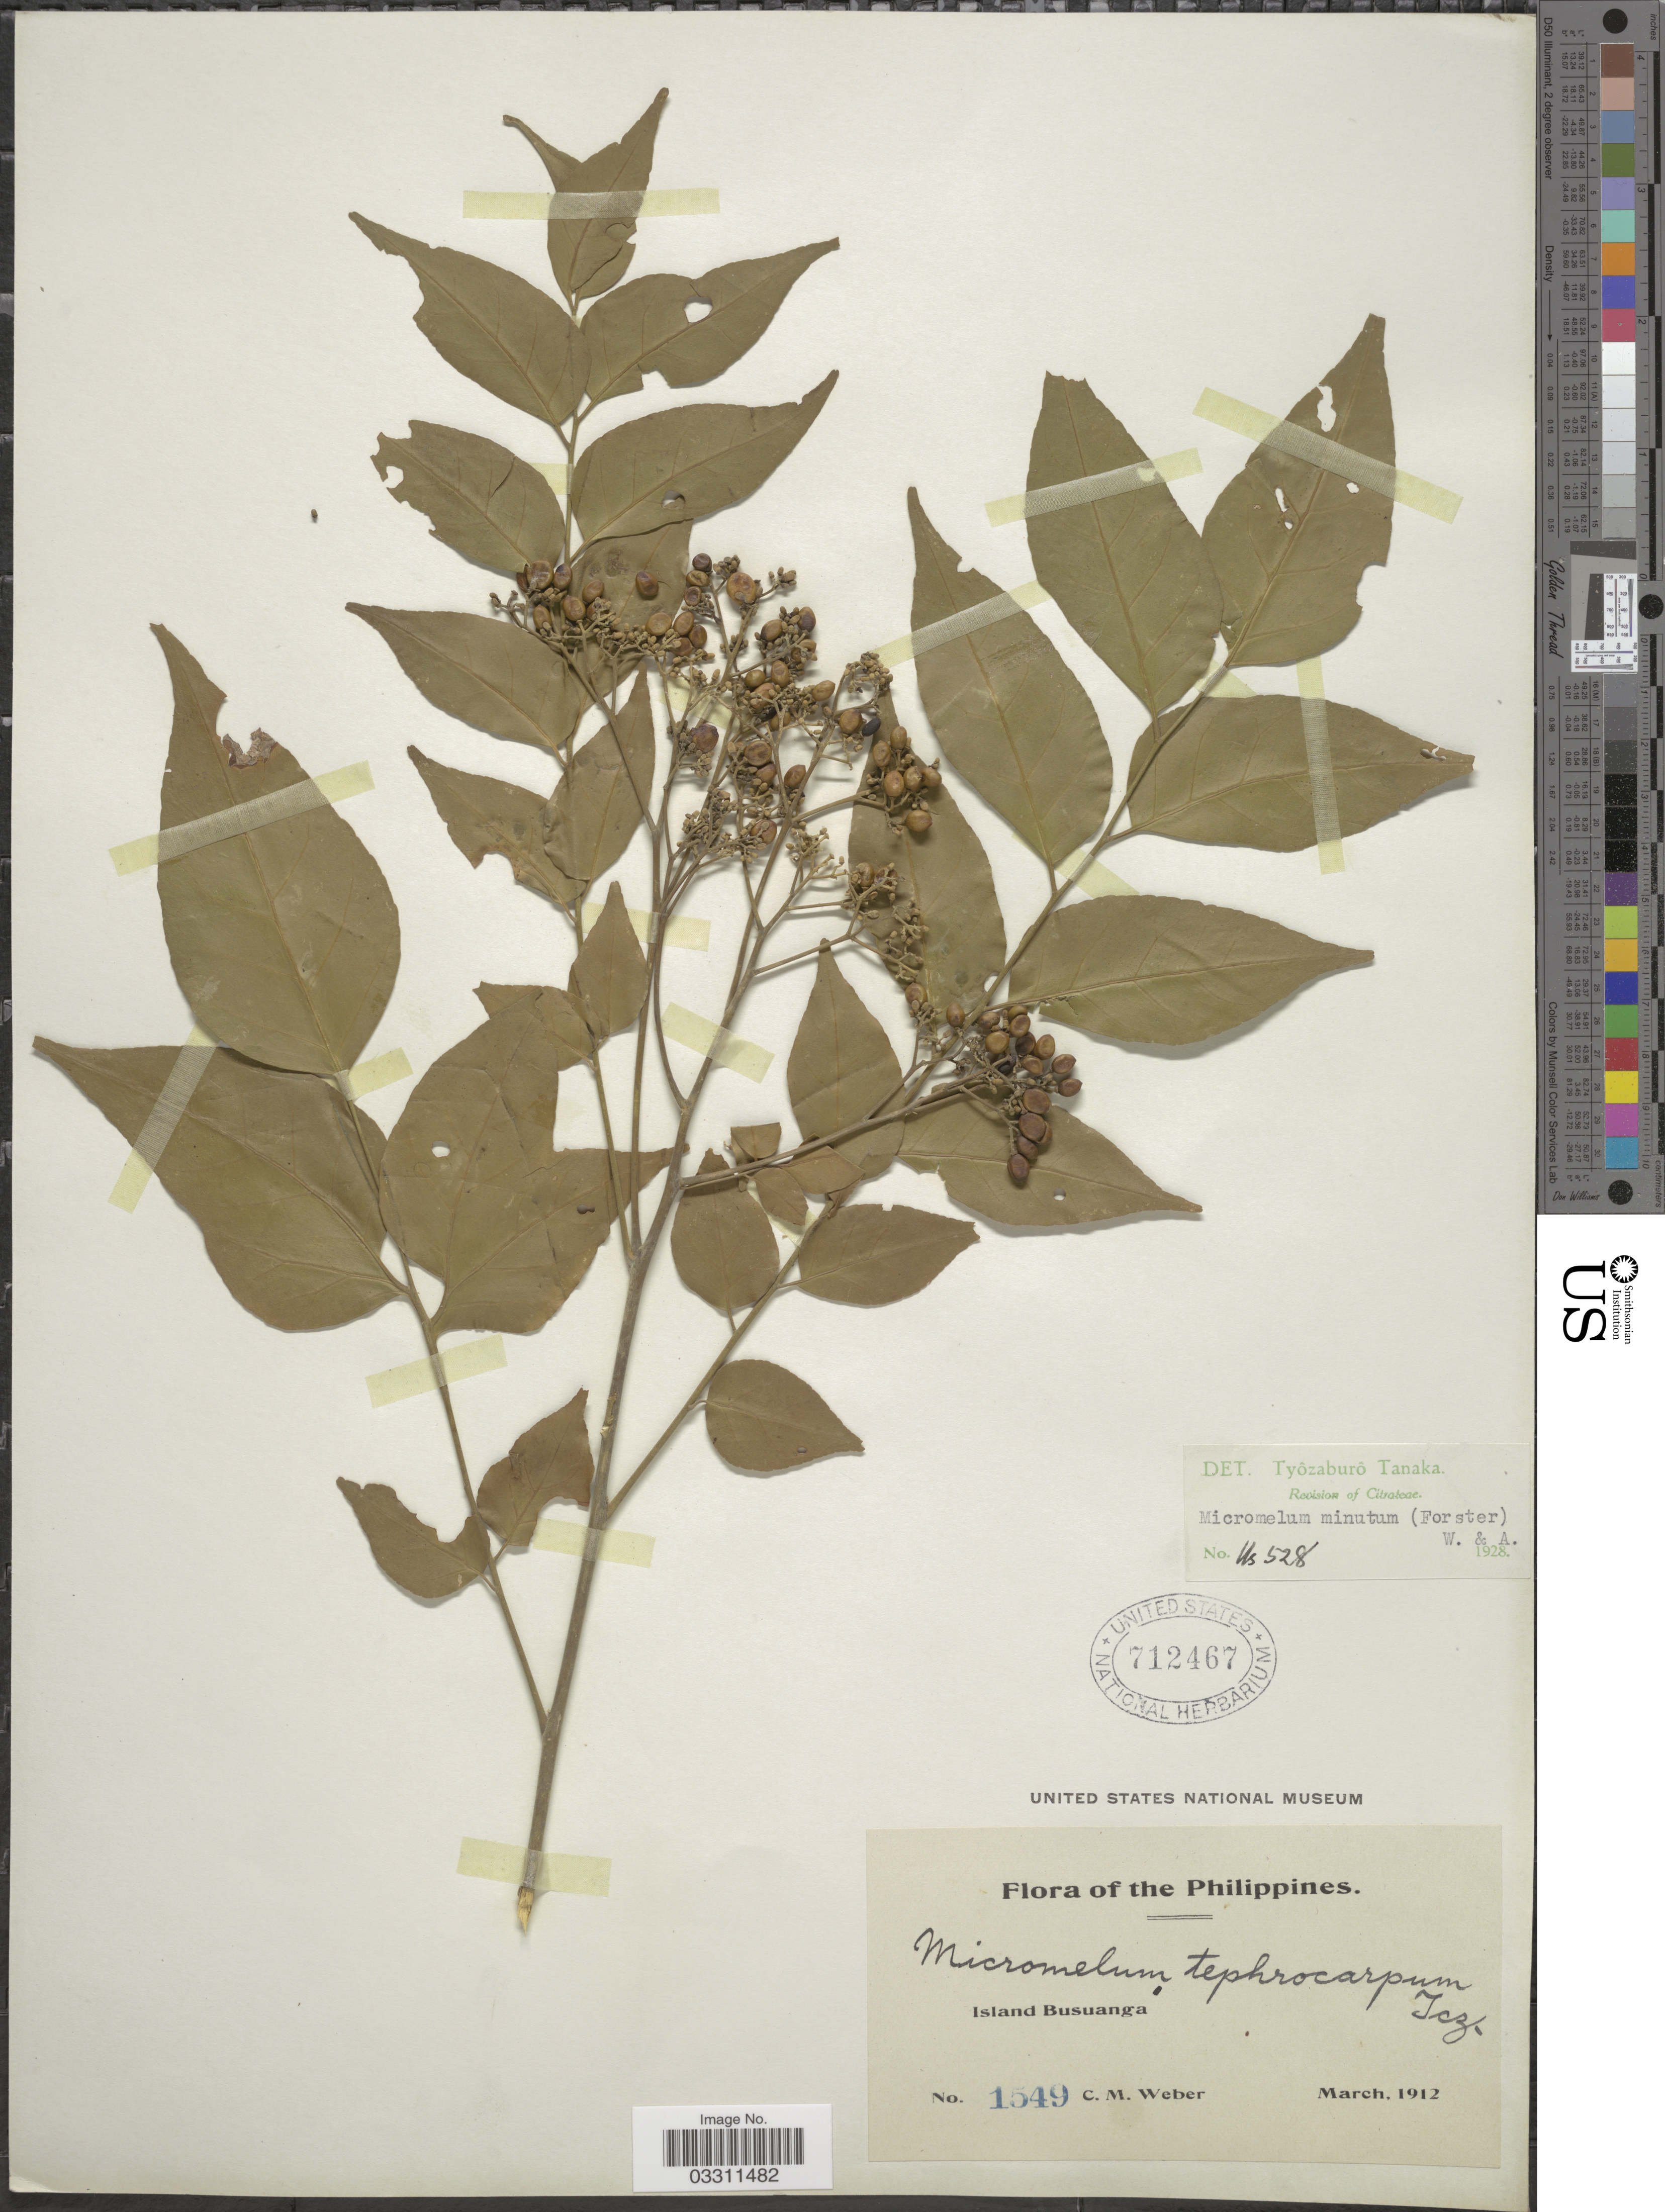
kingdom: Plantae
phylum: Tracheophyta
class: Magnoliopsida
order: Sapindales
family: Rutaceae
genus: Micromelum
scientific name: Micromelum minutum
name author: (G. Forst.) Wight & Arn.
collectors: C. M. Weber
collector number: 1549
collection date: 1912-03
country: Philippines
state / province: Mimaropa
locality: Island Busuanga.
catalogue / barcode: US 712467